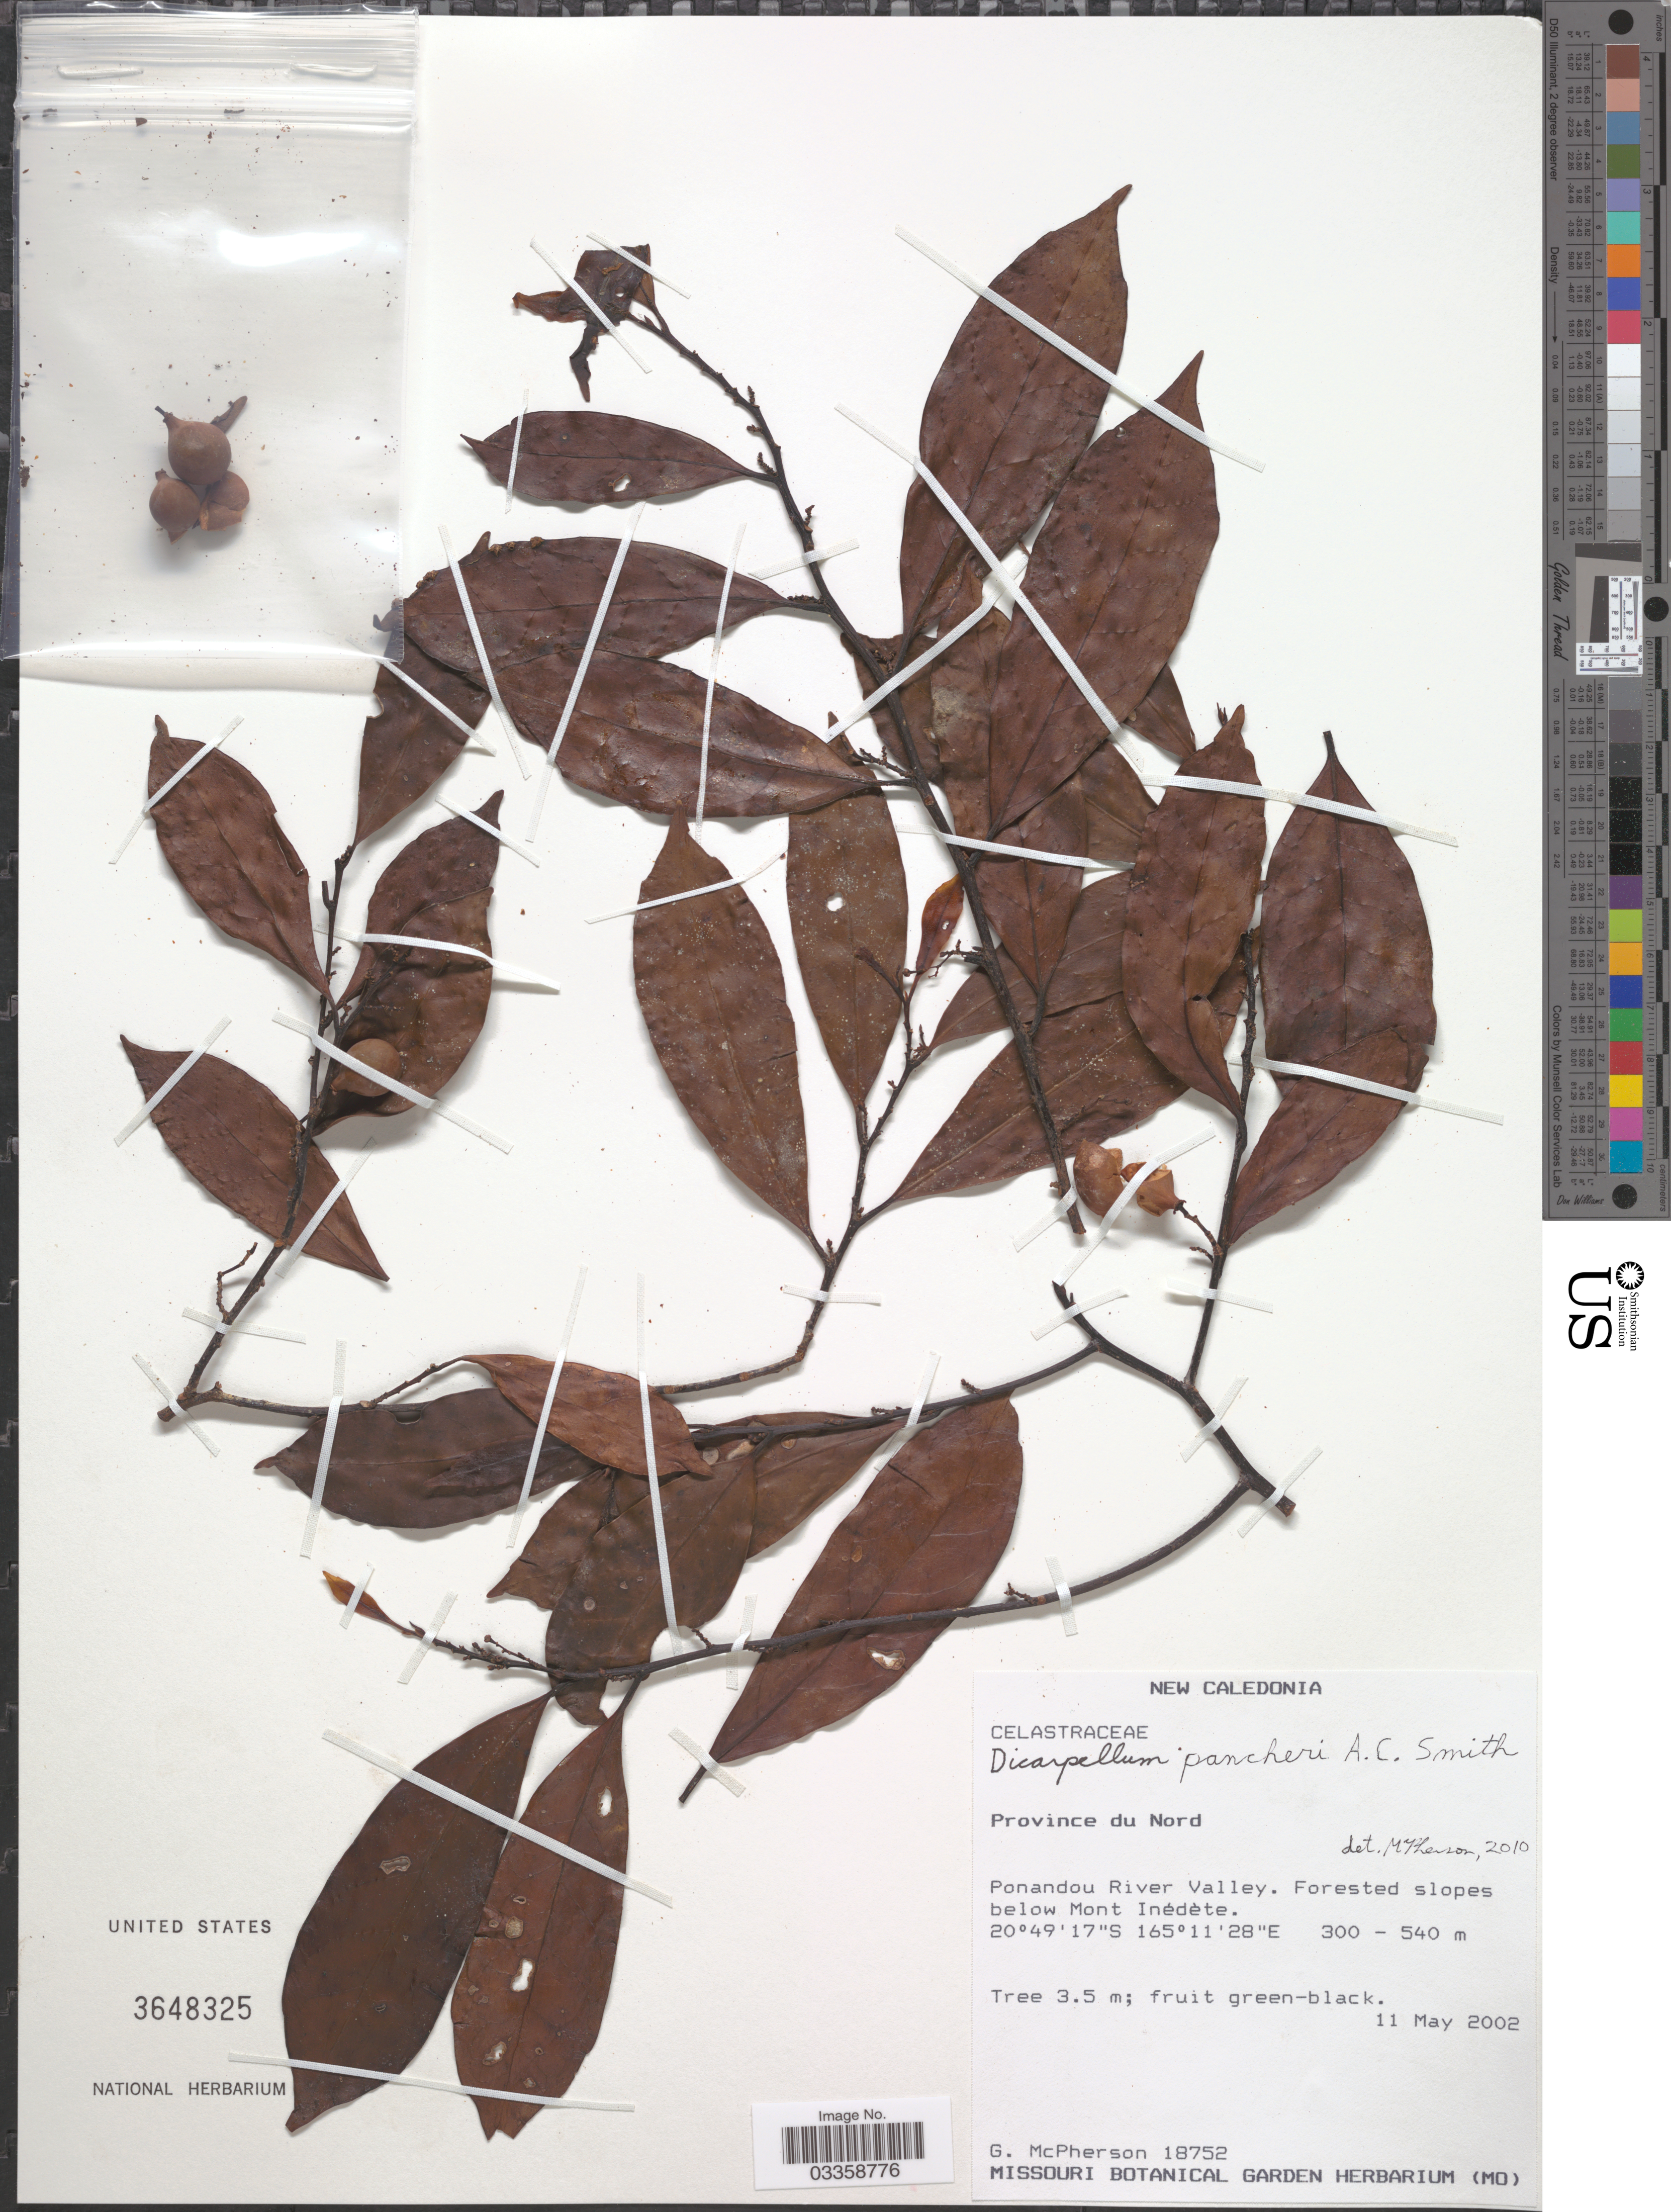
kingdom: Plantae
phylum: Tracheophyta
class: Magnoliopsida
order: Celastrales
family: Celastraceae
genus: Dicarpellum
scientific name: Dicarpellum pancheri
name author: A.C. Sm.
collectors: G. McPherson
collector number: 18752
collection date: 2002-05-11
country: New Caledonia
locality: Province du Nord, Ponandou River Valley. Forested slopes below Mont Inédète.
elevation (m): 300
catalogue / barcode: US 3648325